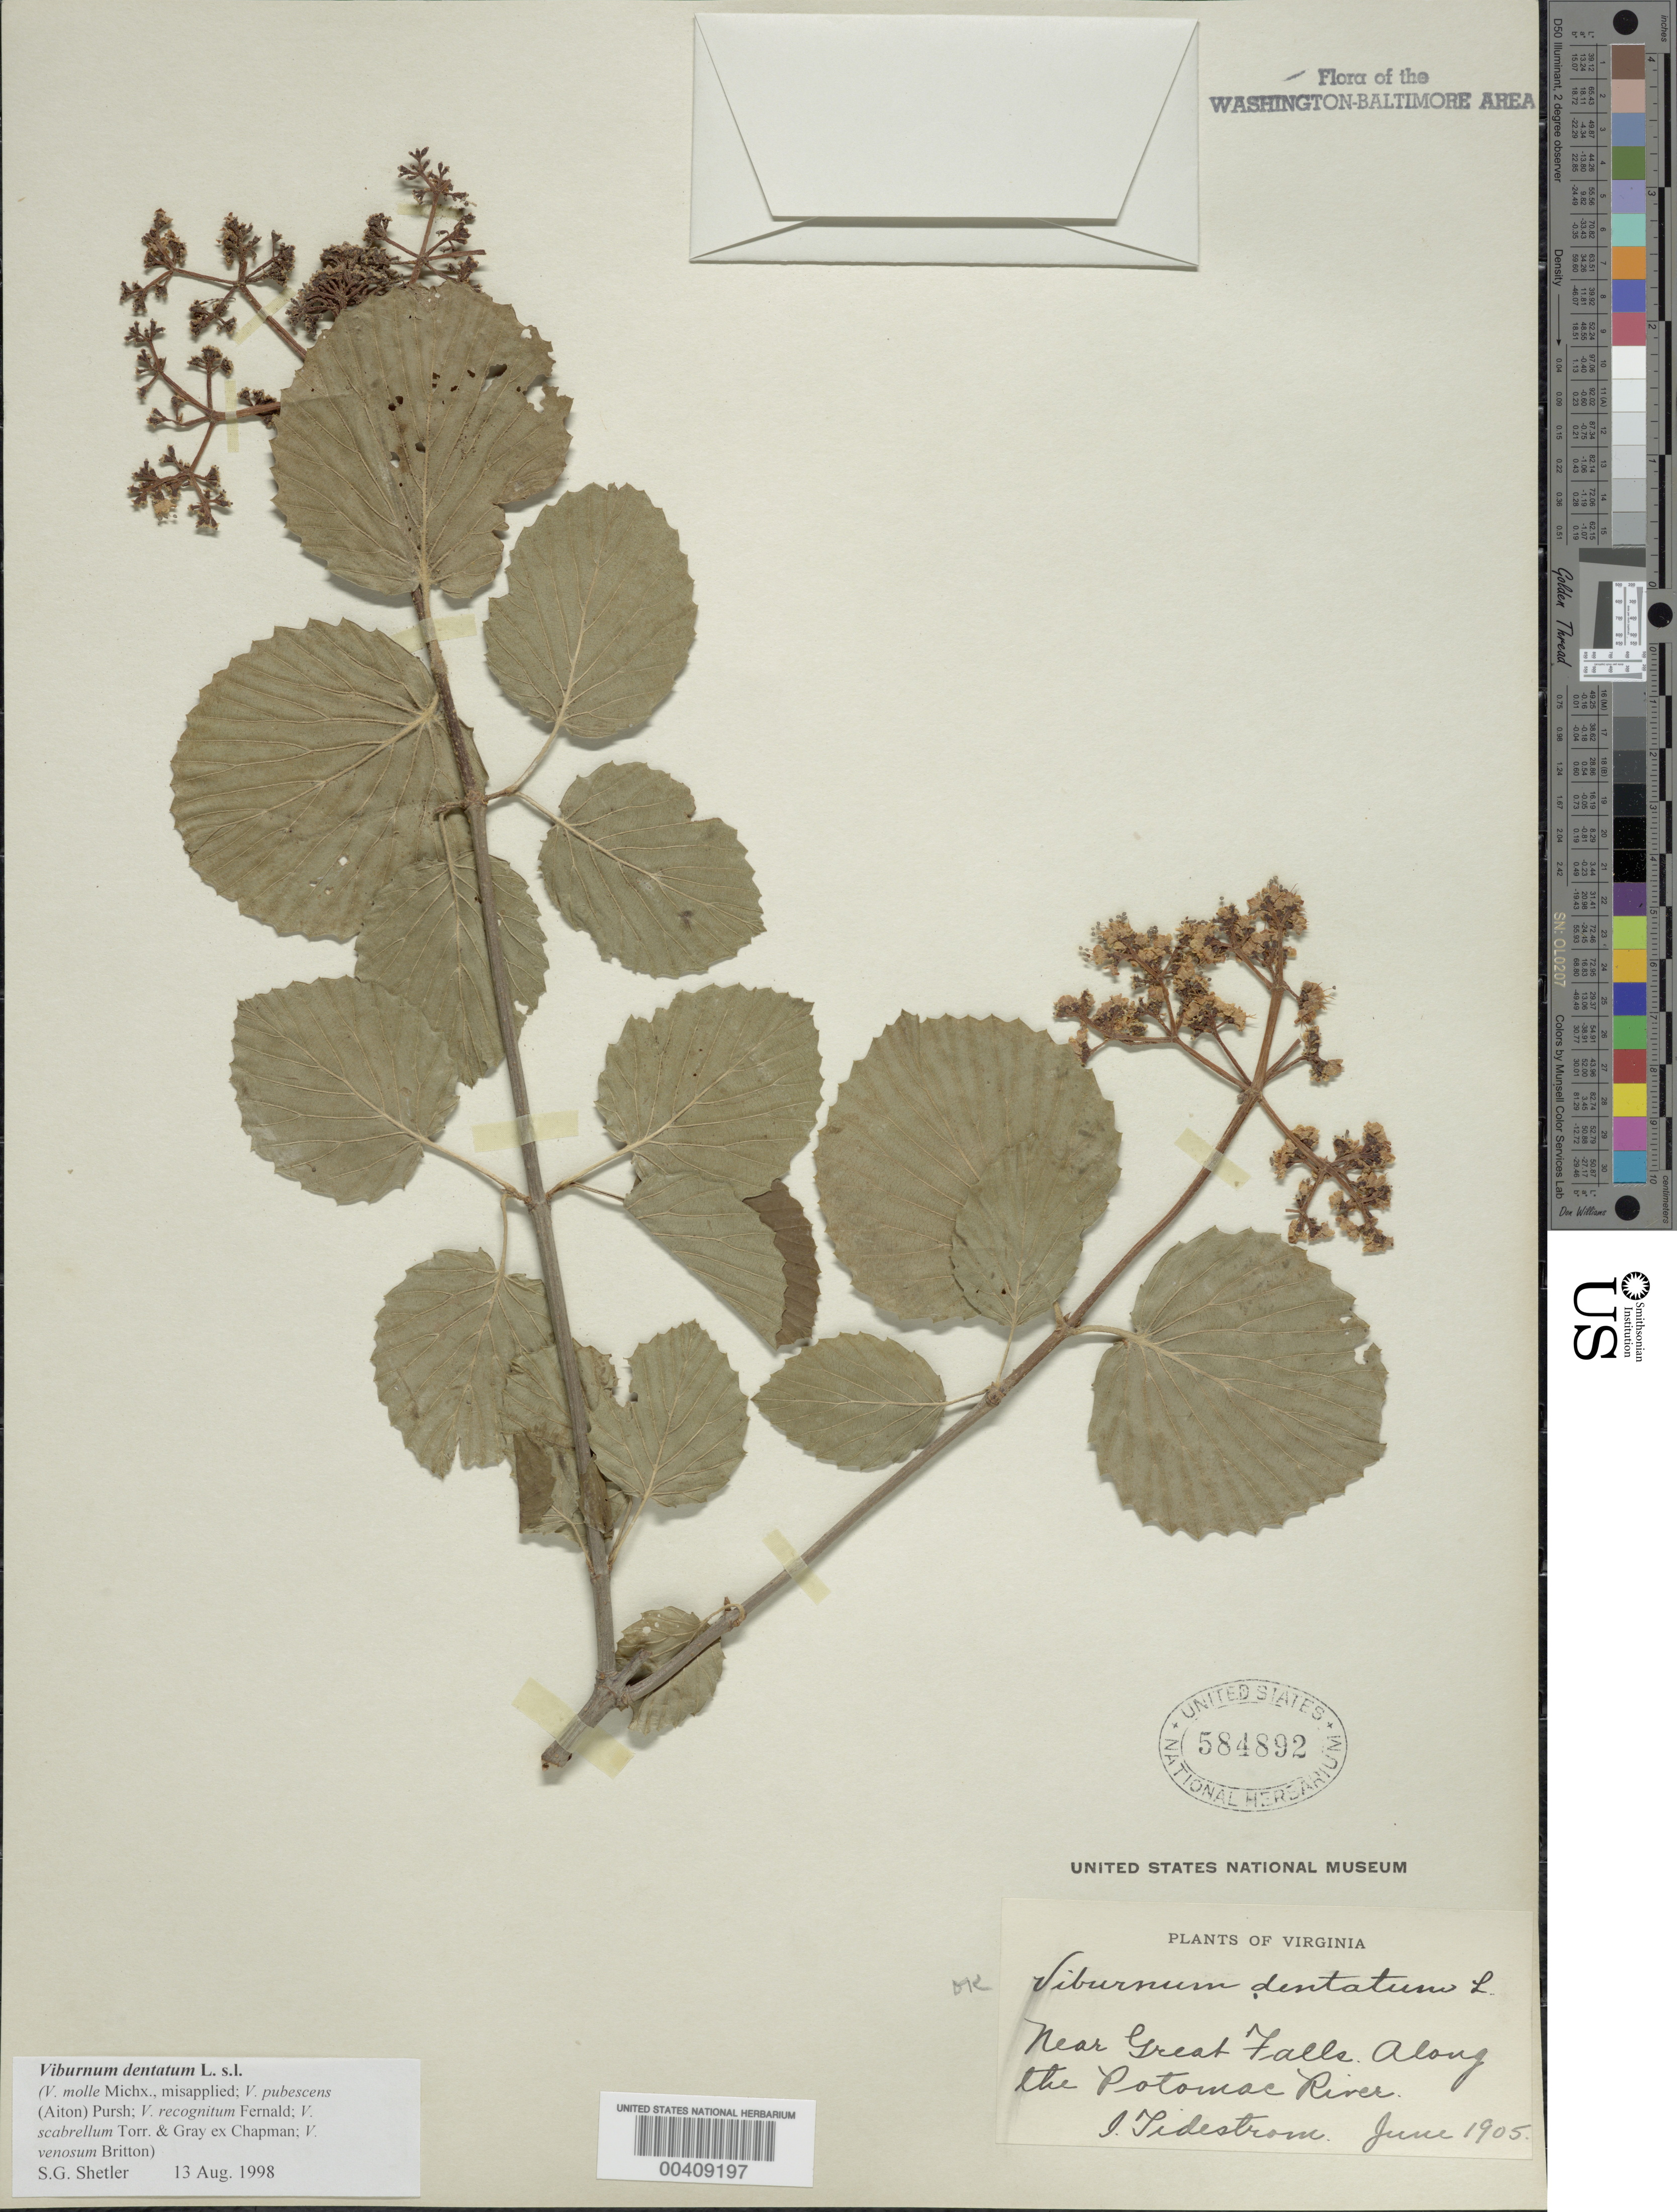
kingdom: Plantae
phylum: Tracheophyta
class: Magnoliopsida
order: Dipsacales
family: Viburnaceae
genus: Viburnum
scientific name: Viburnum dentatum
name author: L.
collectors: I. F. Tidestrom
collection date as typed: Jun 1905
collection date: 1905-06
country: United States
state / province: Virginia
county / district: Fairfax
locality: Near Great Falls along the Potomac C. & O. Canal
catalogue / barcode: US 584892